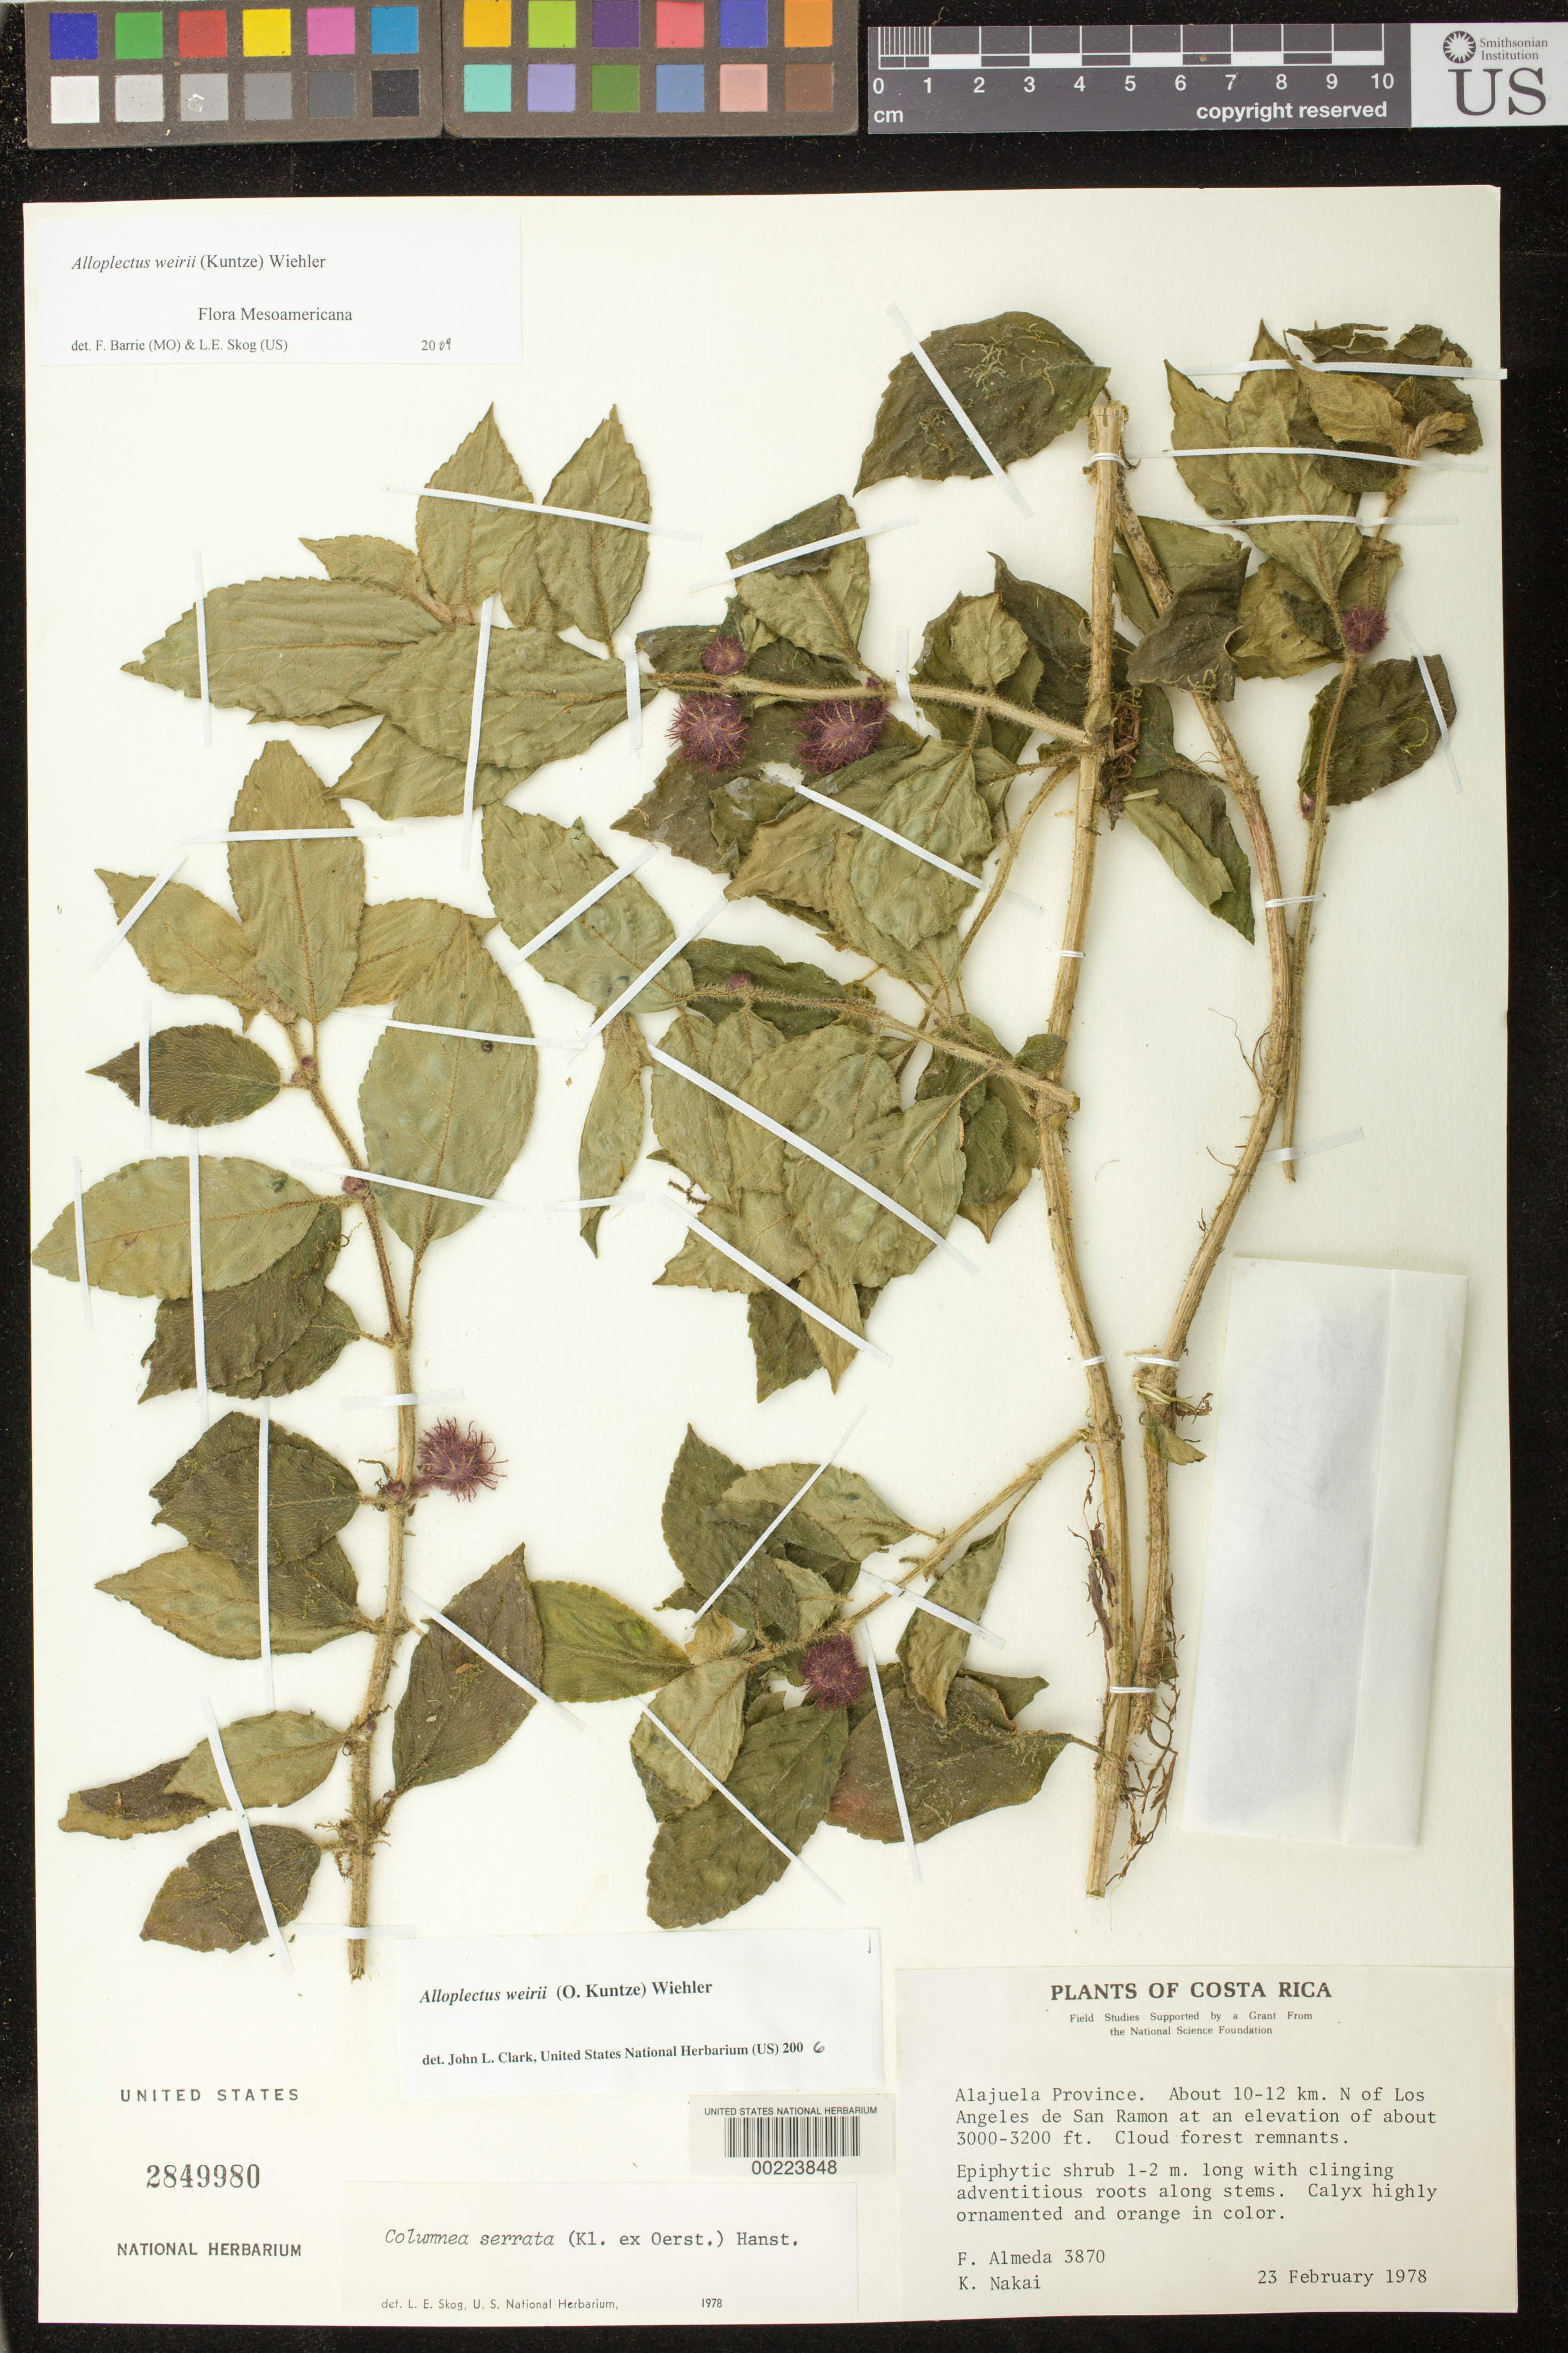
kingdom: Plantae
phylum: Tracheophyta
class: Magnoliopsida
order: Lamiales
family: Gesneriaceae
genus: Alloplectus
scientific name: Alloplectus weirii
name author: (Kuntze) Wiehler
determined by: Clark, J. L., (SEL), The Marie Selby Botanical Garden (UNITED STATES)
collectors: F. Almeda & K. M. Nakai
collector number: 3870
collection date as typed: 23 Feb 1978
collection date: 1978-02-23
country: Costa Rica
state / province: Alajuela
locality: About 10-12 km N of los Angeles de San Ramon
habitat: Cloud forest remnants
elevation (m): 914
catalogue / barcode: US 2849980